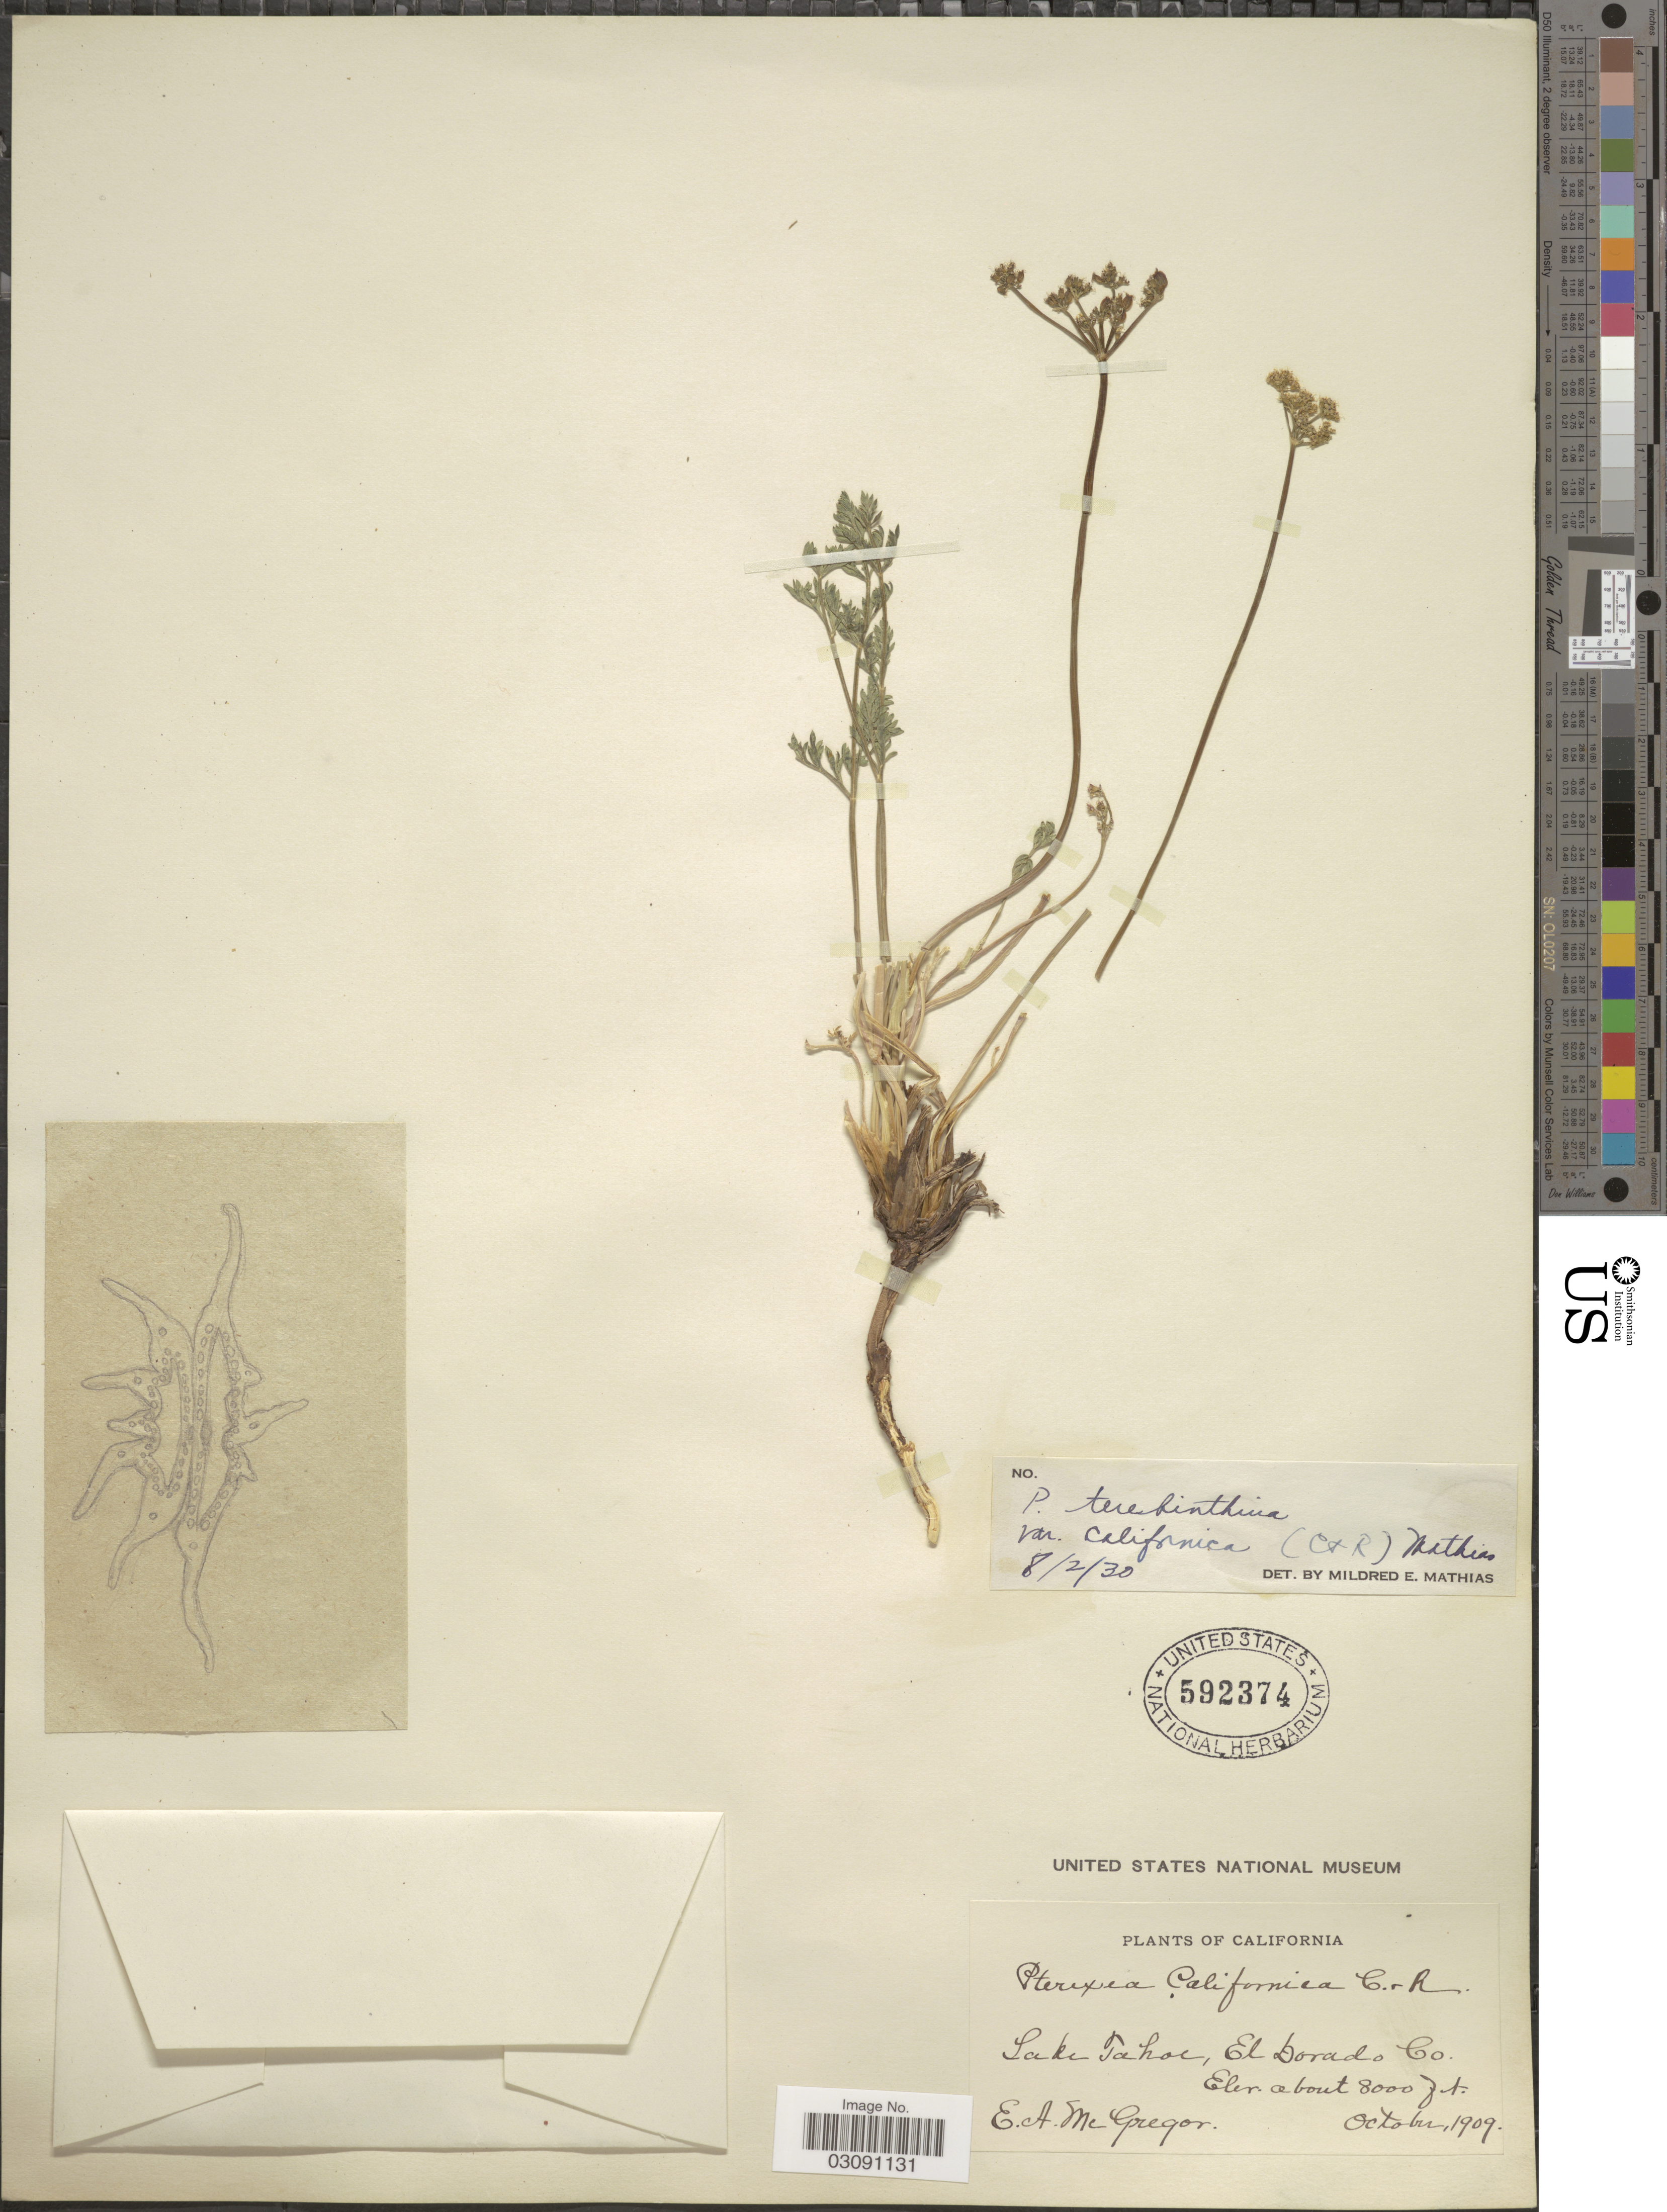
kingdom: Plantae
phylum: Tracheophyta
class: Magnoliopsida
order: Apiales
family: Apiaceae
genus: Pteryxia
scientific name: Pteryxia terebinthina var. californica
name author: (J.M. Coult. & Rose) Mathias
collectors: E. A. McGregor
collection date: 1909-10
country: United States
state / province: California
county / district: El Dorado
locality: Lake Tahoe, El Dorado Co.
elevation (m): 2438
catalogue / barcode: US 592374